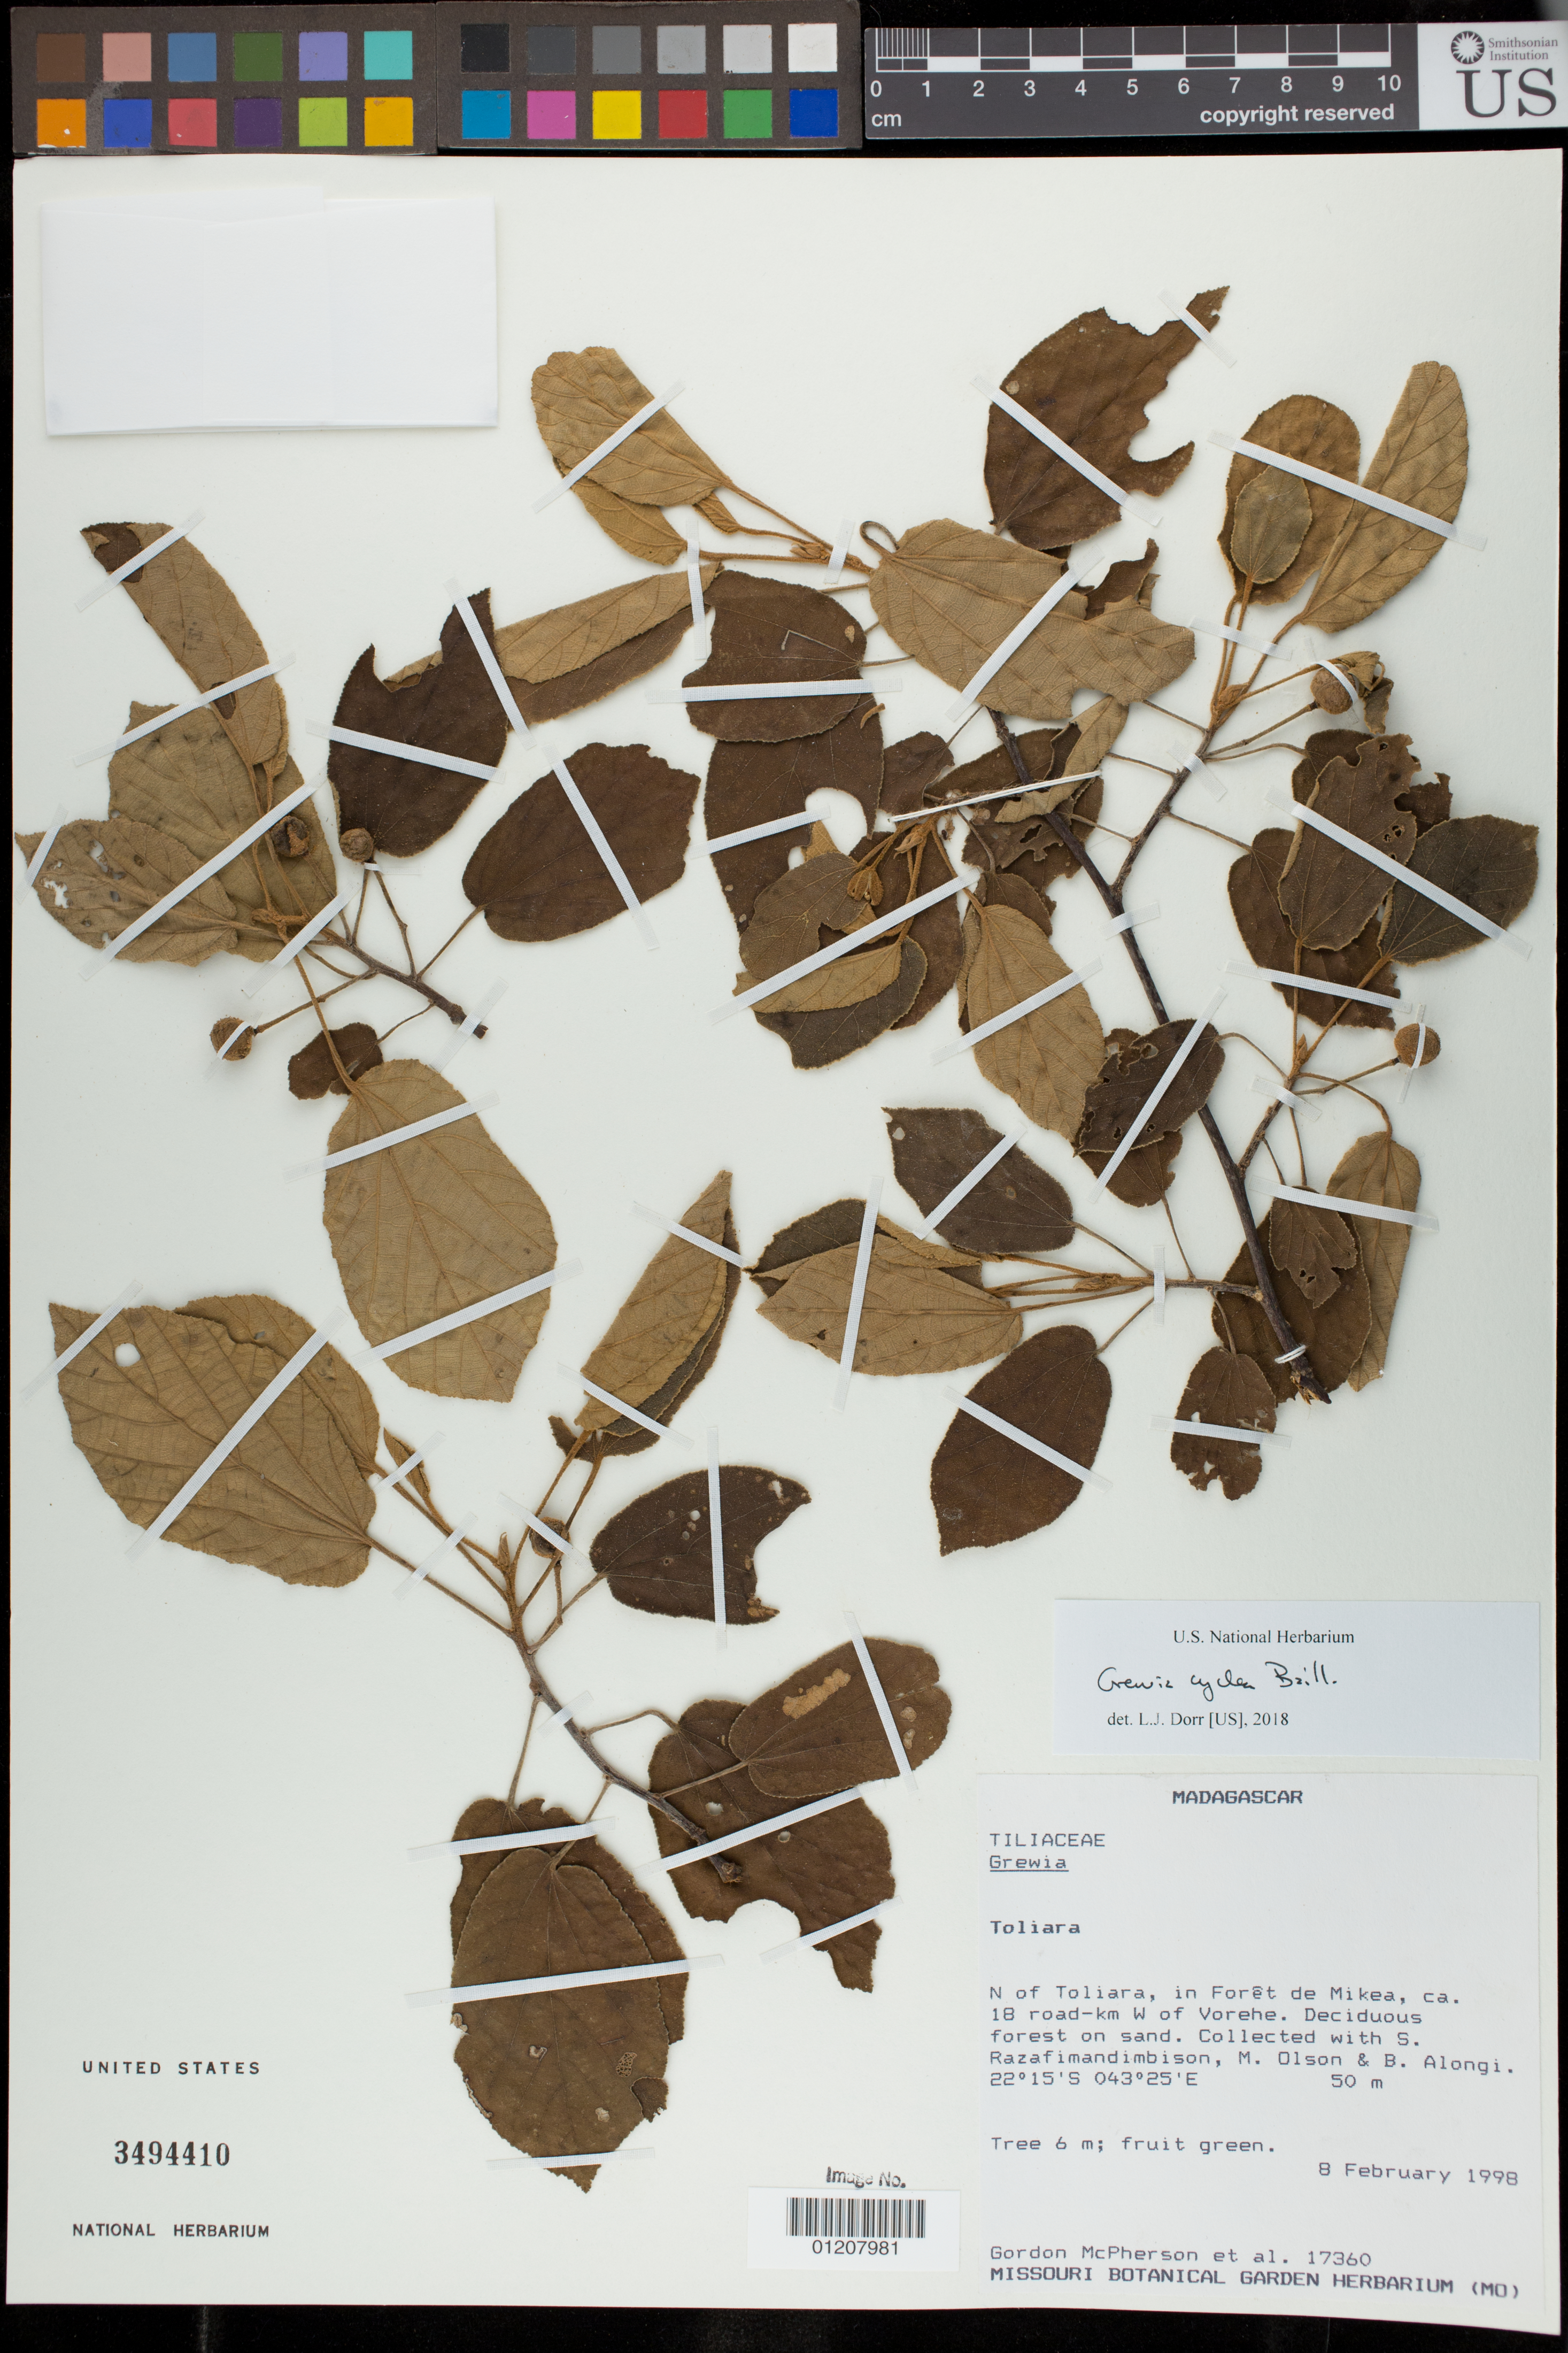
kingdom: Plantae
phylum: Tracheophyta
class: Magnoliopsida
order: Malvales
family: Malvaceae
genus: Grewia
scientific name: Grewia cyclea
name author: Baill.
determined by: Dorr, L. J., (BOT), Smithsonian Institution - National Museum of Natural History (UNITED STATES)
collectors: G. D. McPherson, S. Razafimandimbison, M. Olsen & B. Alongi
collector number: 17360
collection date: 1998-02-08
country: Madagascar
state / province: Atsimo-Andrefana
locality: Toliara. N of Toliara, in Foret de Mikea, ca. 18 road-km W of Vorehe.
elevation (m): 50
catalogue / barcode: US 3494410